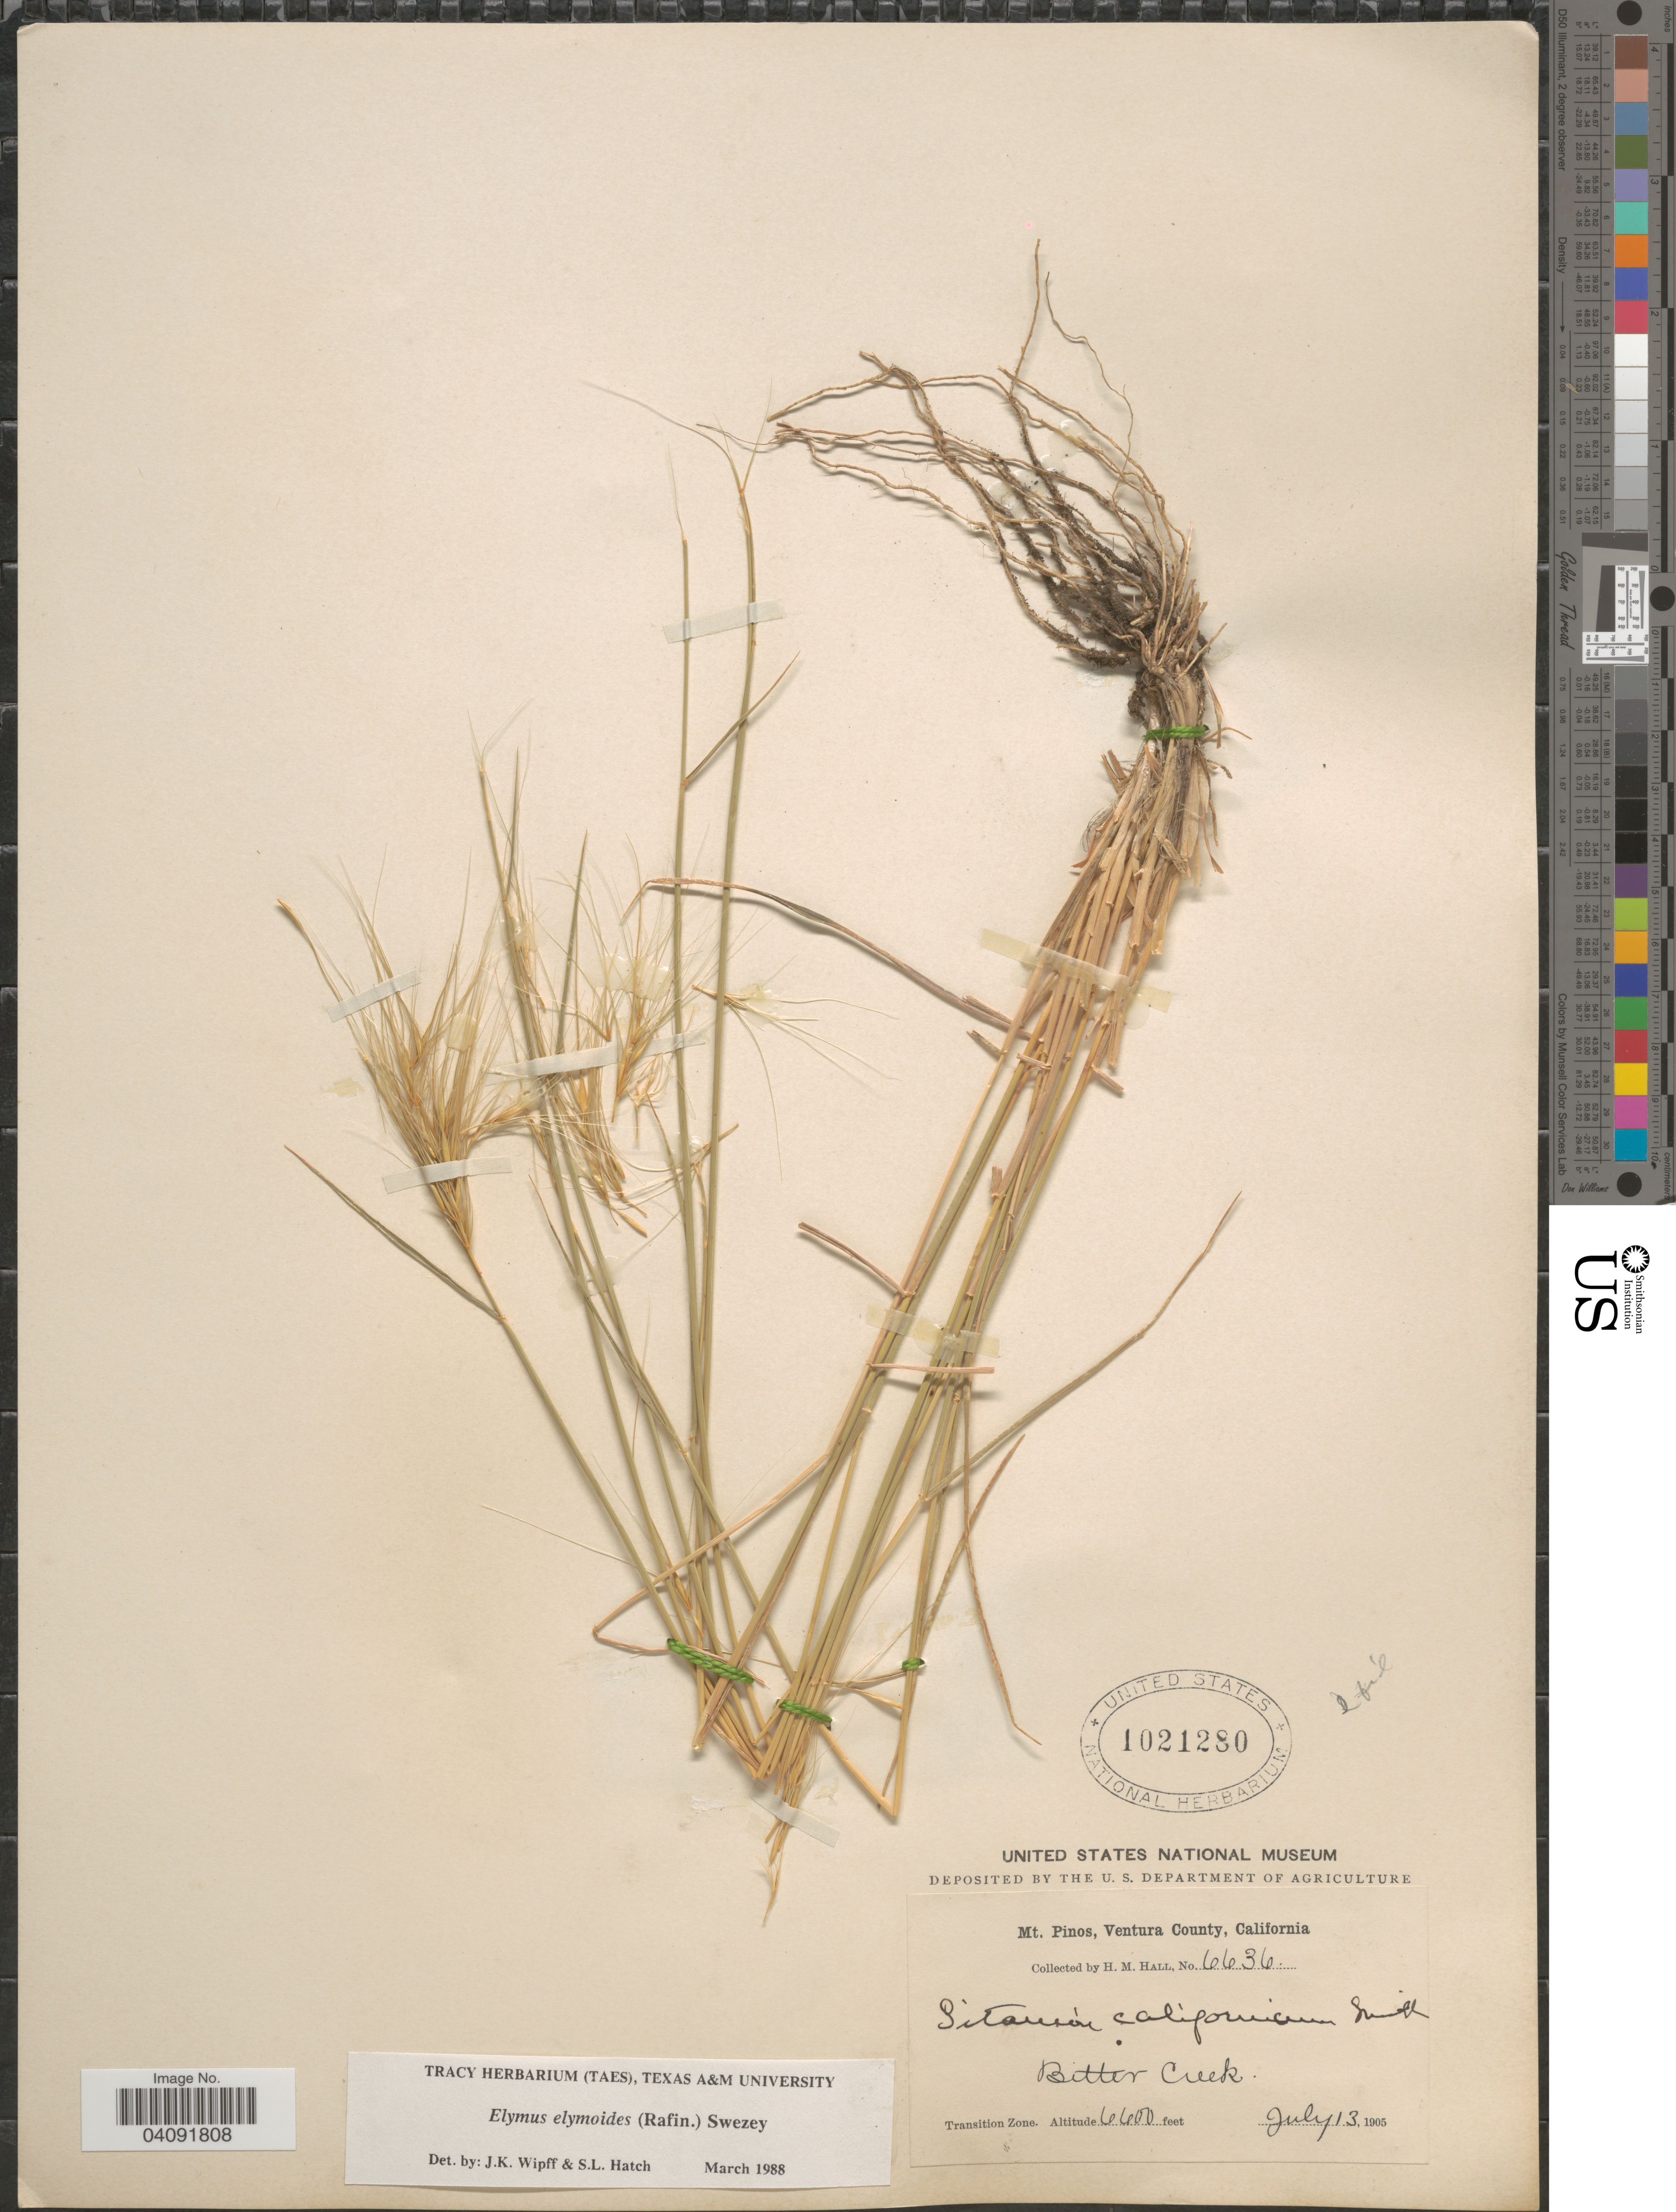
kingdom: Plantae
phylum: Tracheophyta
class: Liliopsida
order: Poales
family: Poaceae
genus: Elymus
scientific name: Elymus elymoides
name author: (Raf.) Swezey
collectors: H. M. Hall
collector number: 6636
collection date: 1905-07-13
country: United States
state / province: California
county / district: Ventura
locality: Mt. Pinos, Ventura County. Bitter Creek. Transition Zone.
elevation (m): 2012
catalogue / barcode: US 1021280